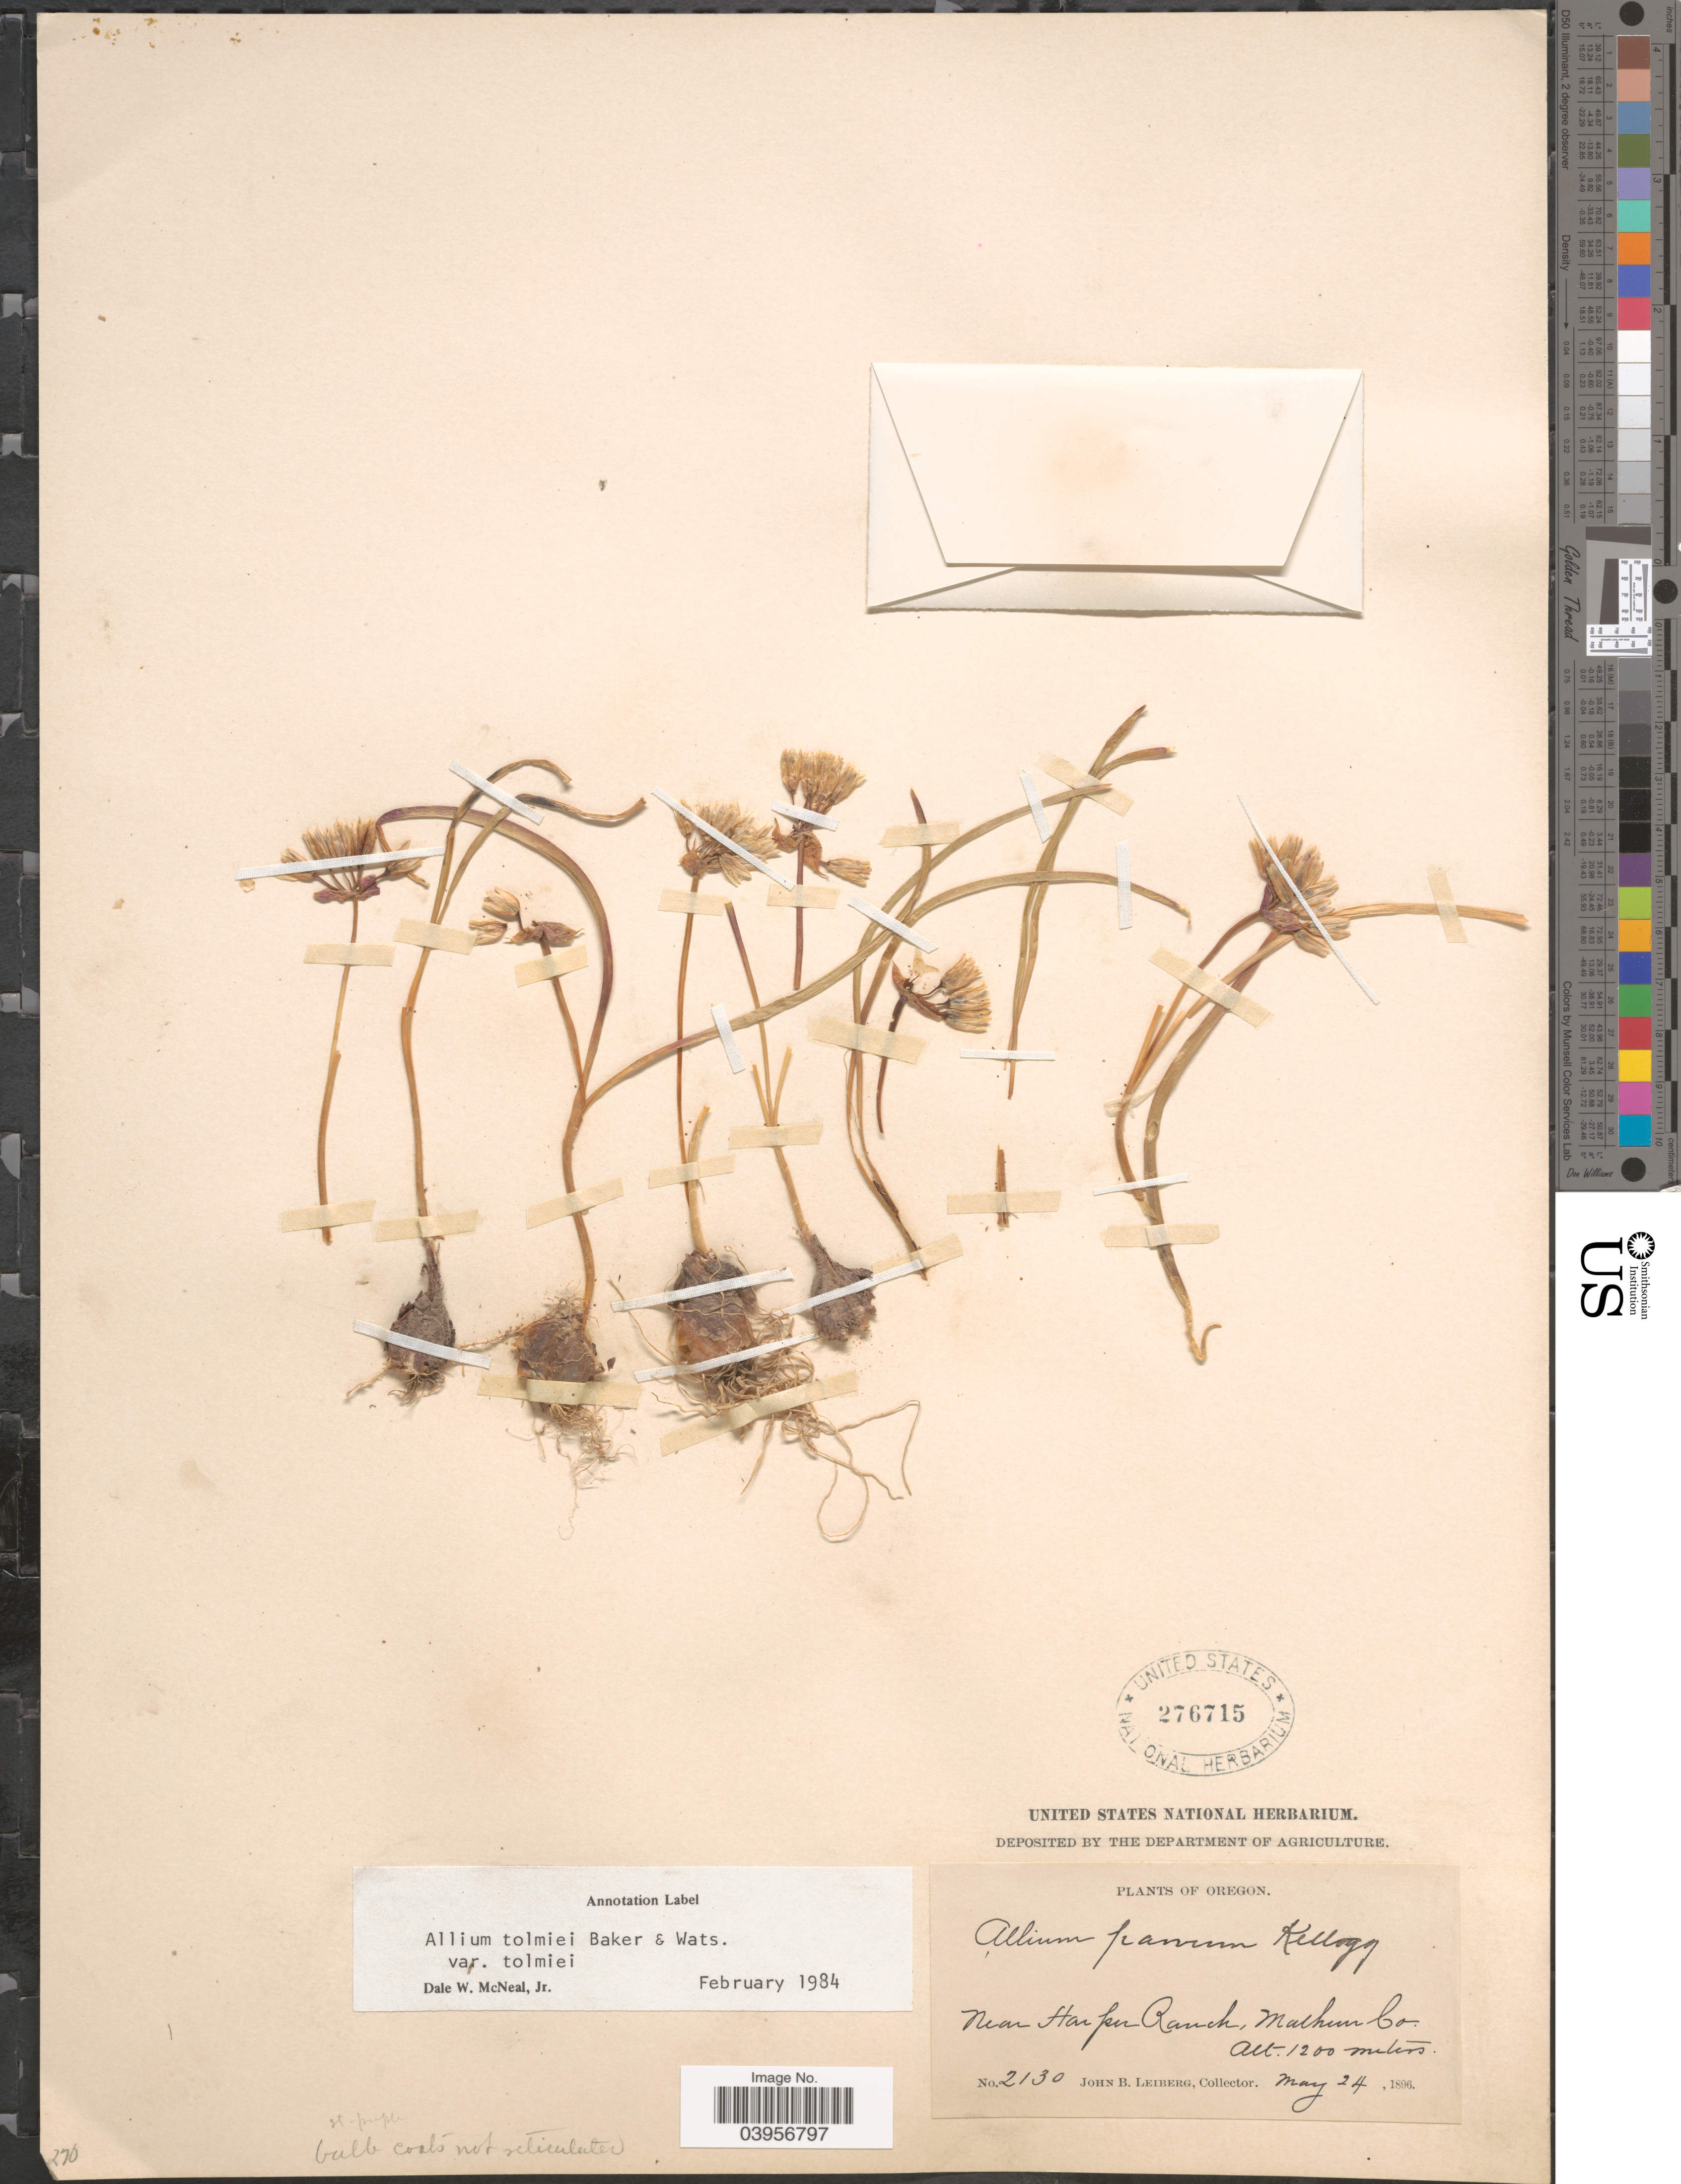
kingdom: Plantae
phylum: Tracheophyta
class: Liliopsida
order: Asparagales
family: Amaryllidaceae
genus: Allium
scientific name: Allium tolmiei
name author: Baker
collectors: J. B. Leiberg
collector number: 2130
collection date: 1896-05-24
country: United States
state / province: Oregon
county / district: Malheur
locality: Near Harper Ranch, Malheur Co.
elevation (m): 1200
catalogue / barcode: US 276715